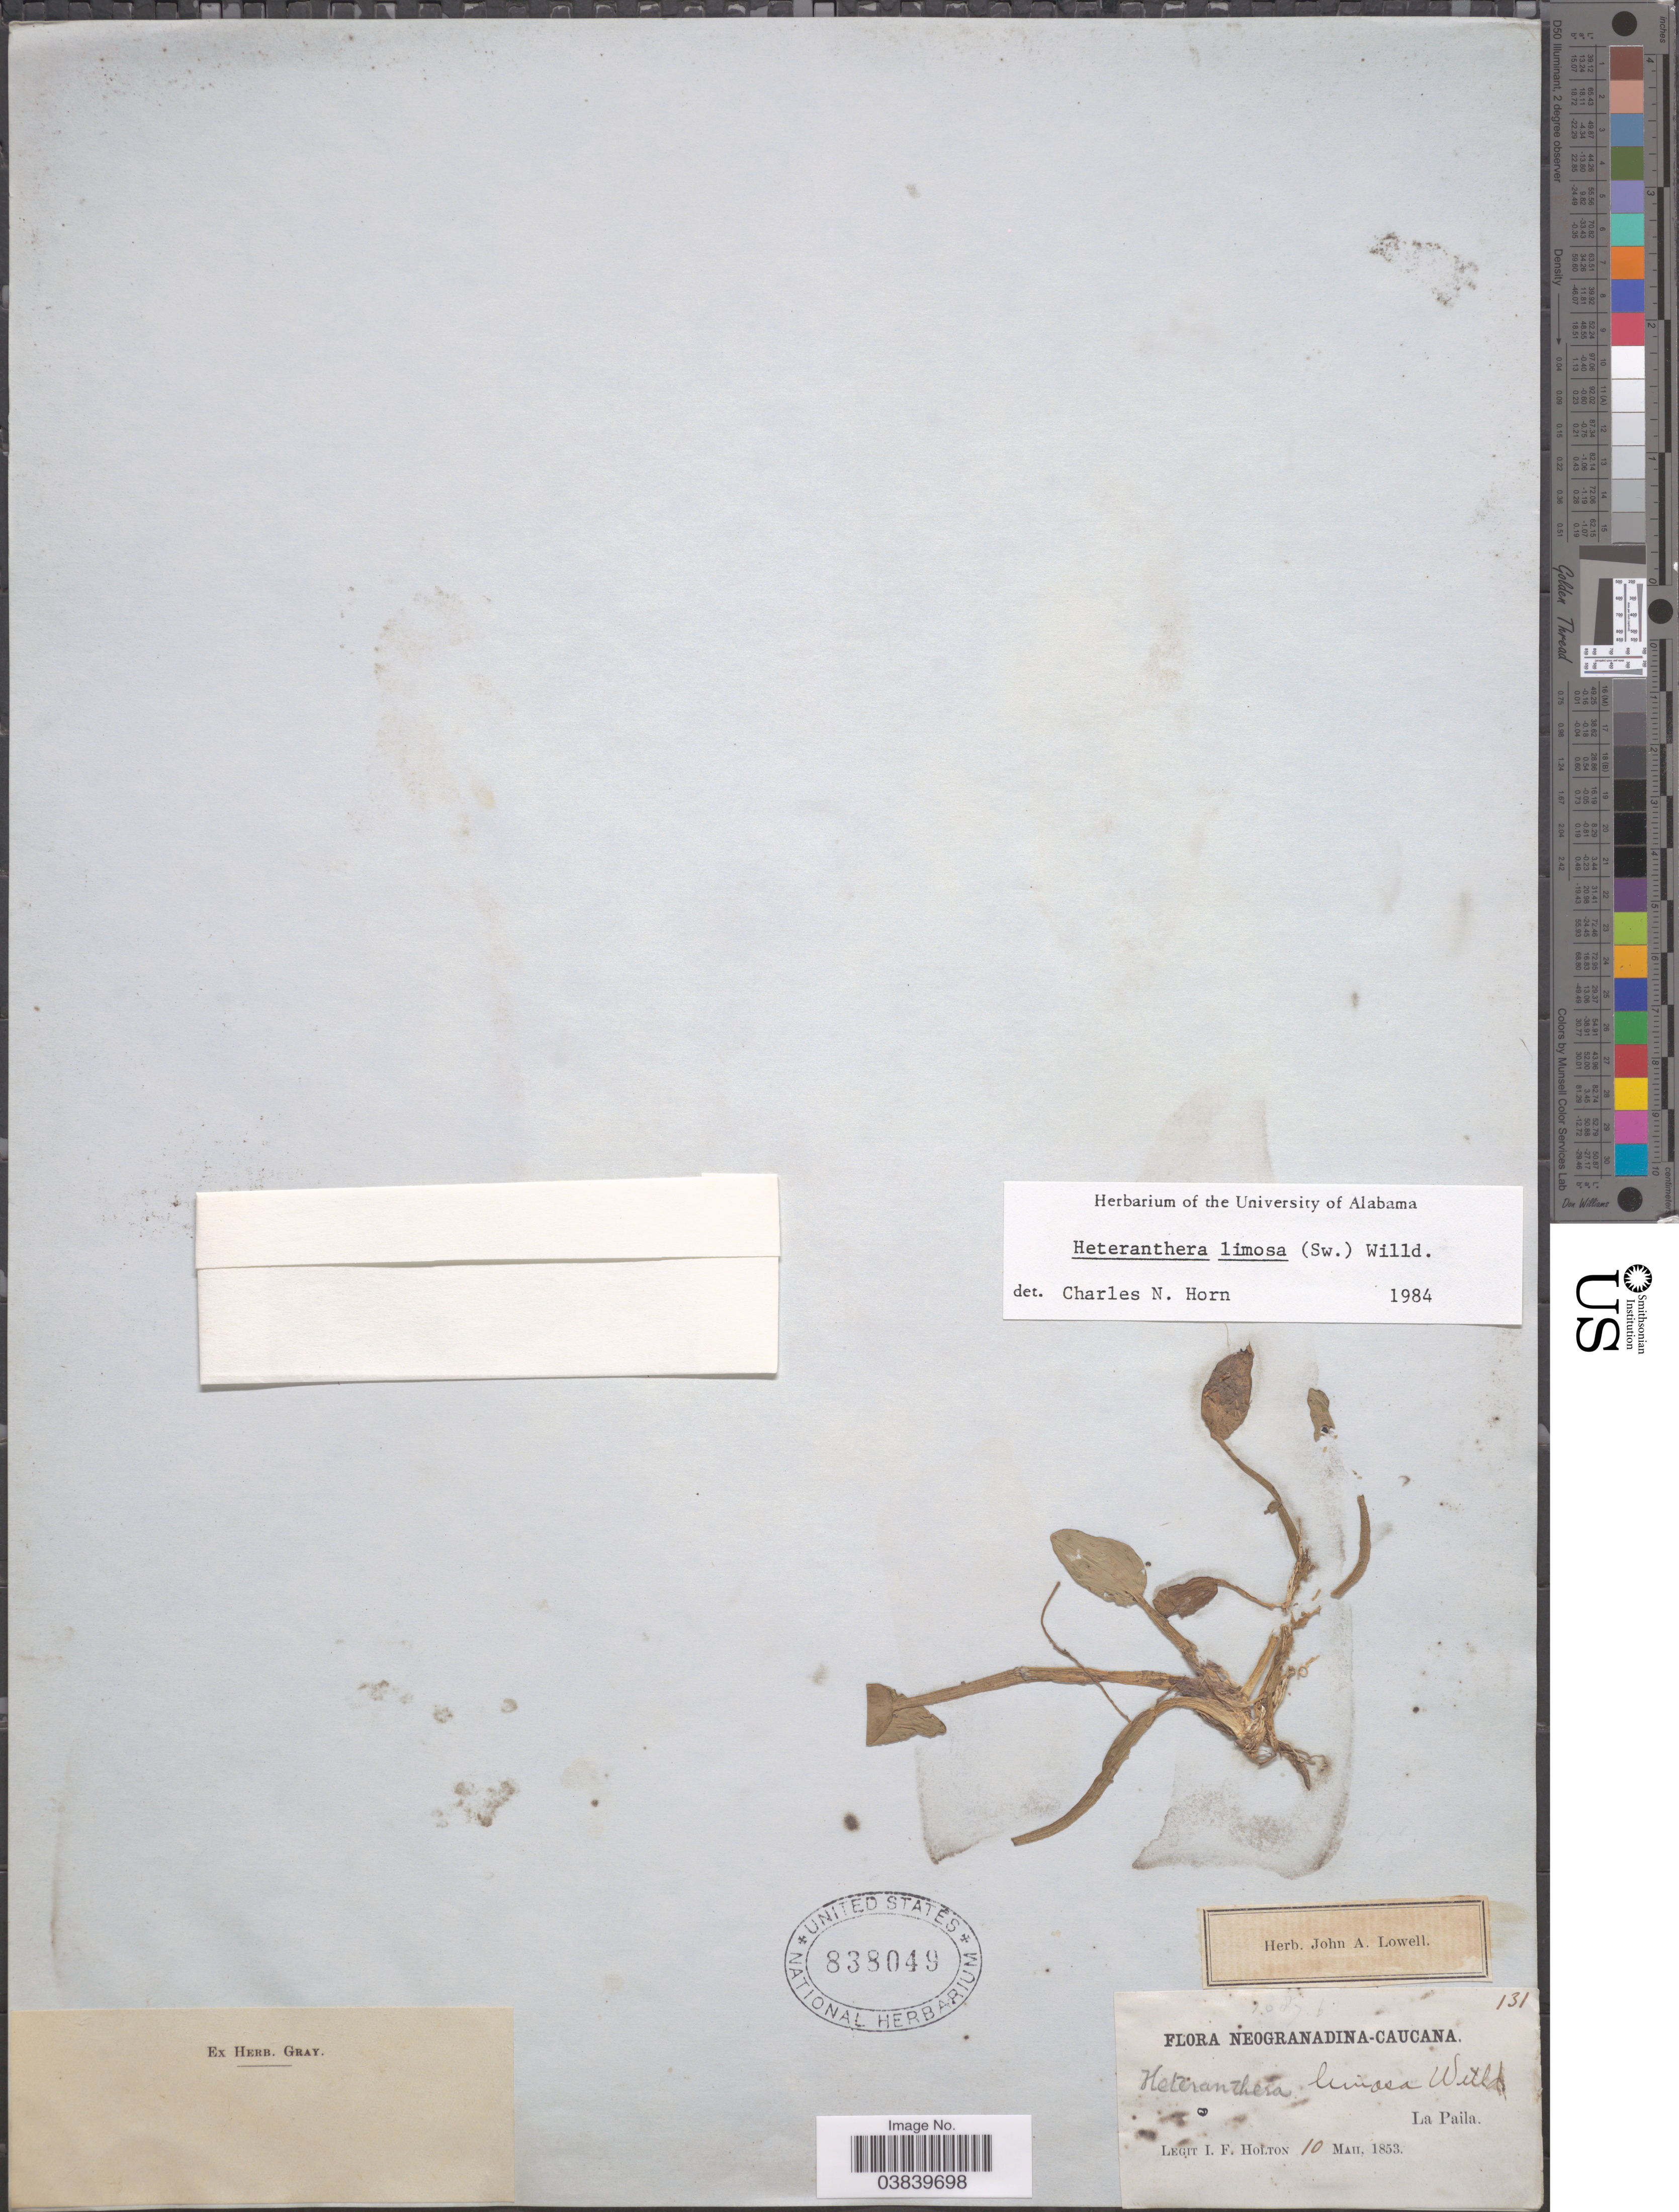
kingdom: Plantae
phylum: Tracheophyta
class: Liliopsida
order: Commelinales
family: Pontederiaceae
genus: Heteranthera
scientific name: Heteranthera limosa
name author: (Sw.) Willd.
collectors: I. Holton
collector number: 131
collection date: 1853-05-10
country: Colombia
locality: Neogranadina-Caucana. La Paila.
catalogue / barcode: US 838049